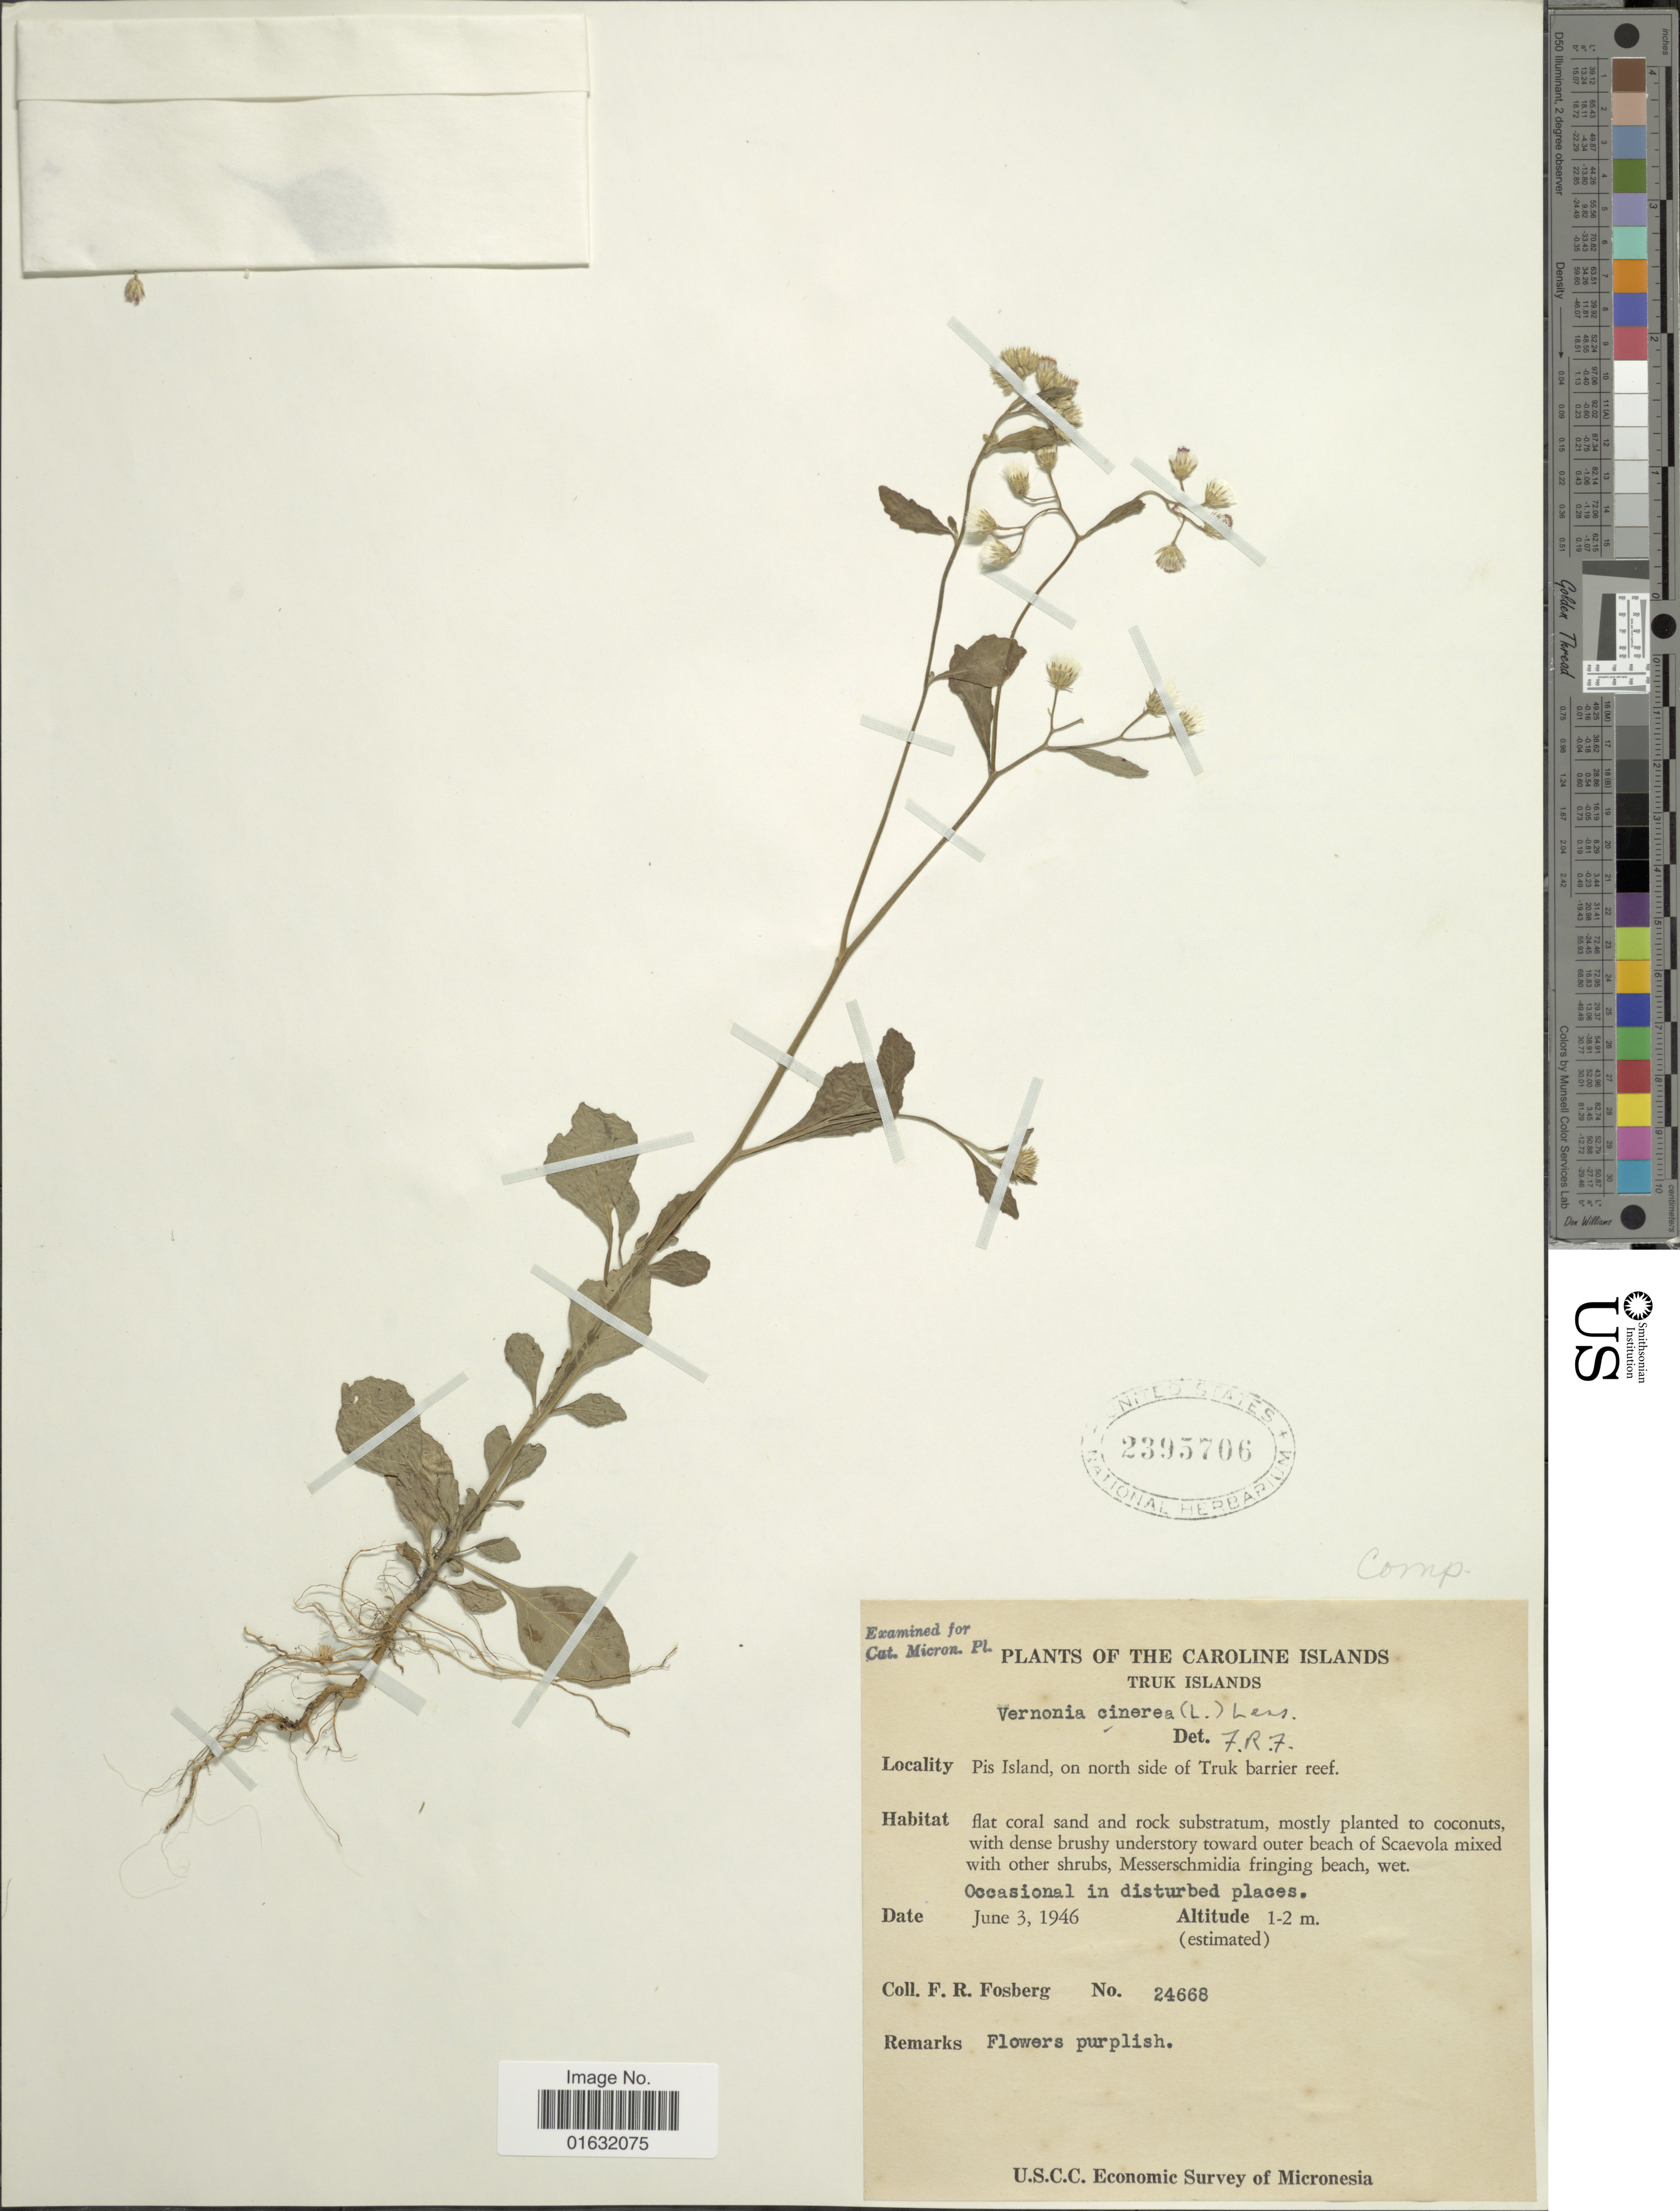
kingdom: Plantae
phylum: Tracheophyta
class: Magnoliopsida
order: Asterales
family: Asteraceae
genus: Cyanthillium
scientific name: Cyanthillium cinereum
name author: (L.) H. Rob.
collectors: F. R. Fosberg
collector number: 24668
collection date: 1946-06-03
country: Micronesia, Federated States of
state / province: Truk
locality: The Caroline Islands, Truk Islands, Pis Island, on north side of Truk barrier reef.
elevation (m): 1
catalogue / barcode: US 2395706